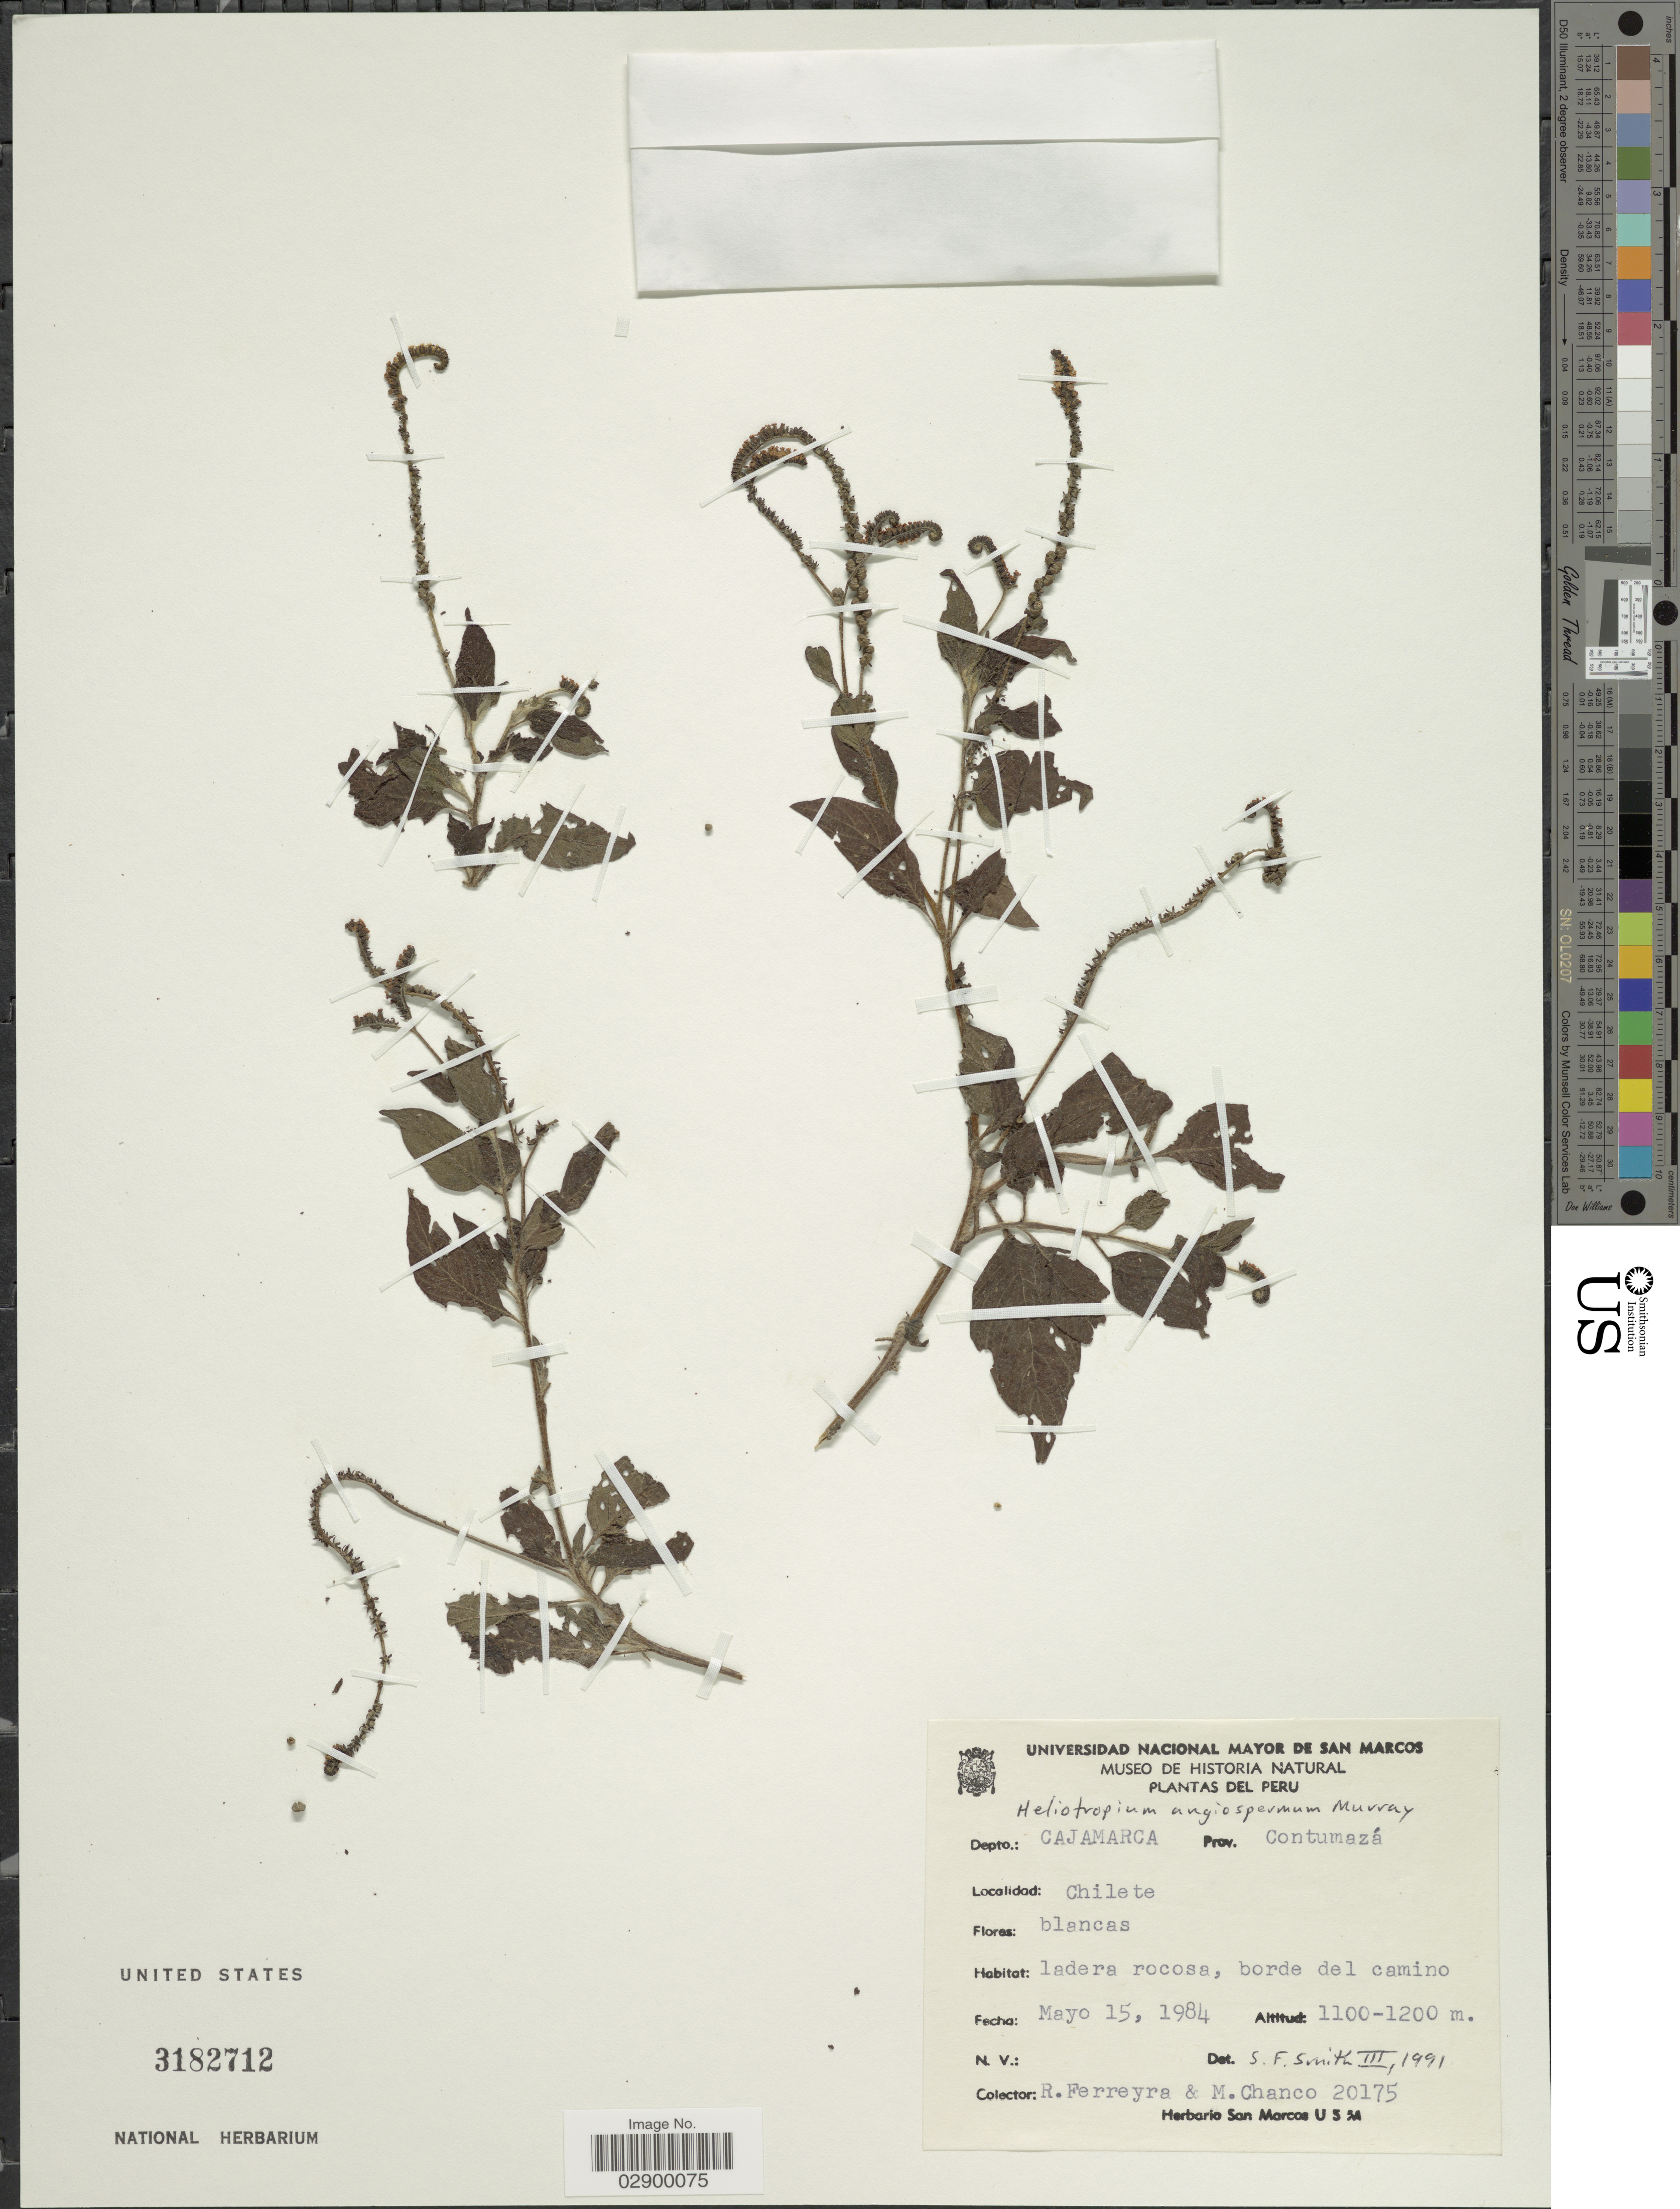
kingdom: Plantae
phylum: Tracheophyta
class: Magnoliopsida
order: Boraginales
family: Heliotropiaceae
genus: Heliotropium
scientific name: Heliotropium angiospermum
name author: Murray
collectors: R. A. Ferreyra & M. Chanco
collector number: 20175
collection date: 1984-05-15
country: Peru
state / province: Cajamarca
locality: Depto.: Cajamarca. Prov. Contumazá. Chilete.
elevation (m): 1100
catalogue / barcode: US 3182712